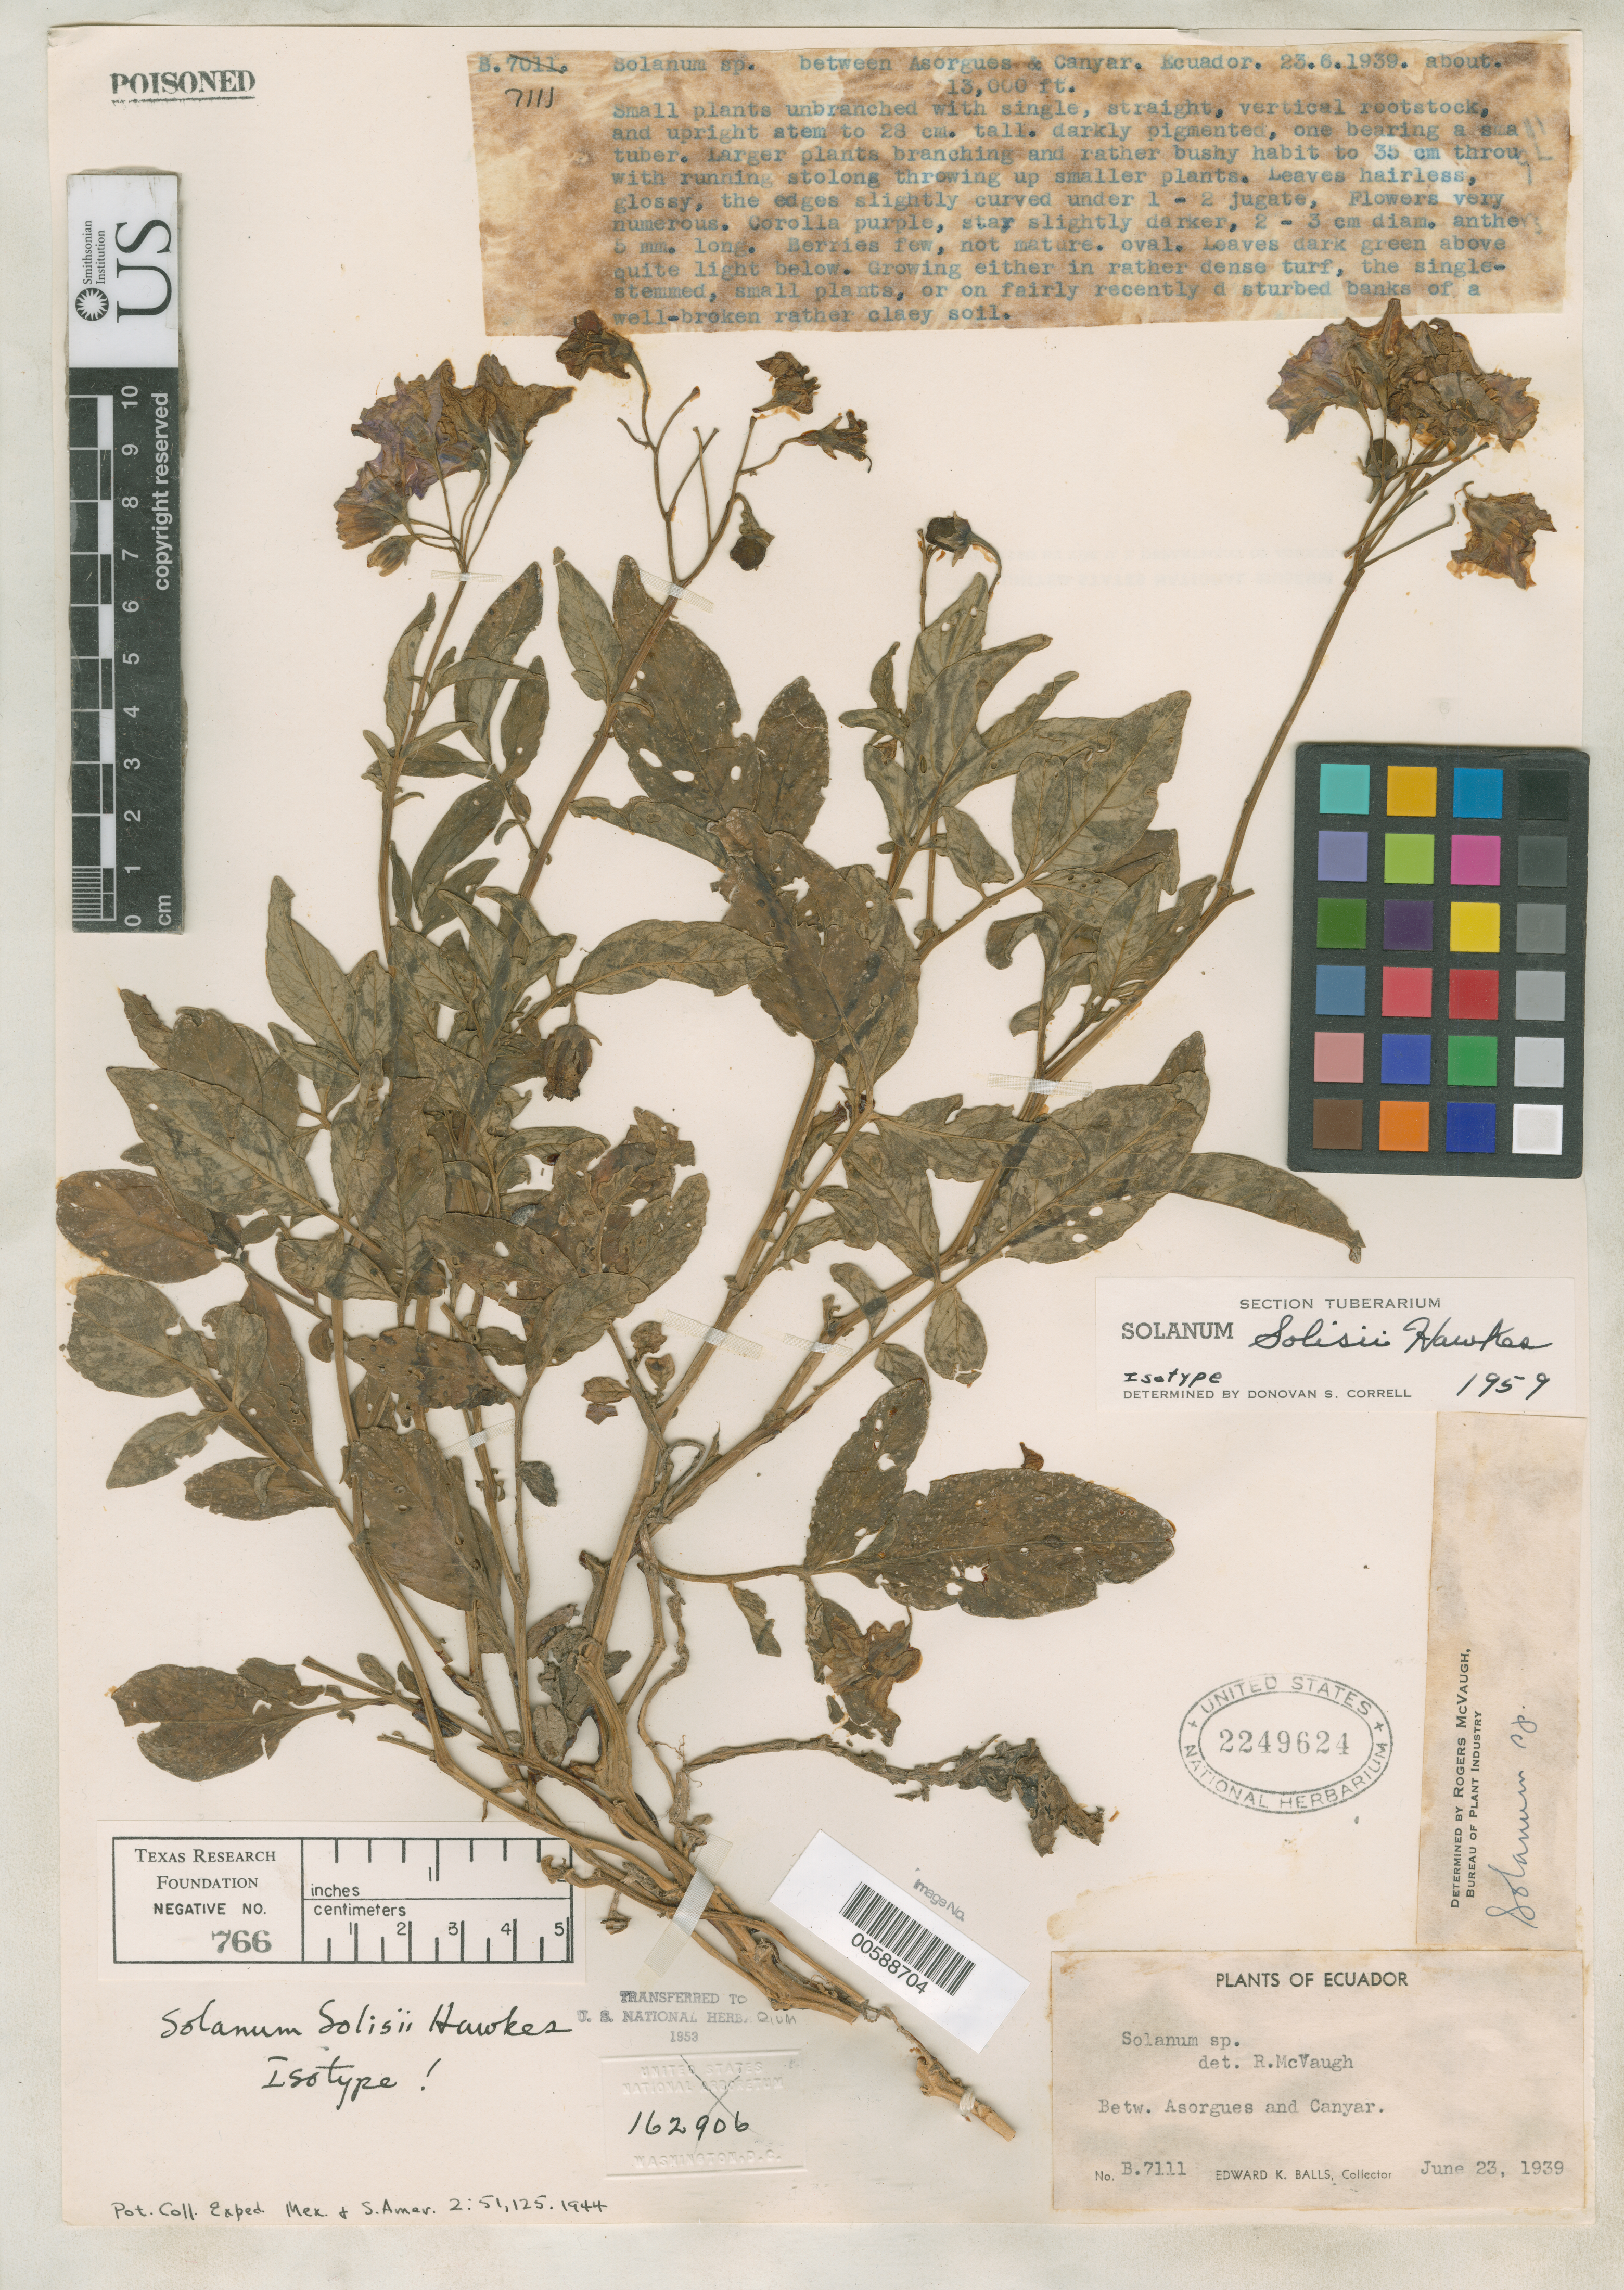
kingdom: Plantae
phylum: Tracheophyta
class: Magnoliopsida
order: Solanales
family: Solanaceae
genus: Solanum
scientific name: Solanum solisii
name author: Hawkes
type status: Isotype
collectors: E. K. Balls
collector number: B 7111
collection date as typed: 23 Jun 1937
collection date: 1937-06-23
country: Ecuador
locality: Between Asorgues & Canyar.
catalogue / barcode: US 2249624